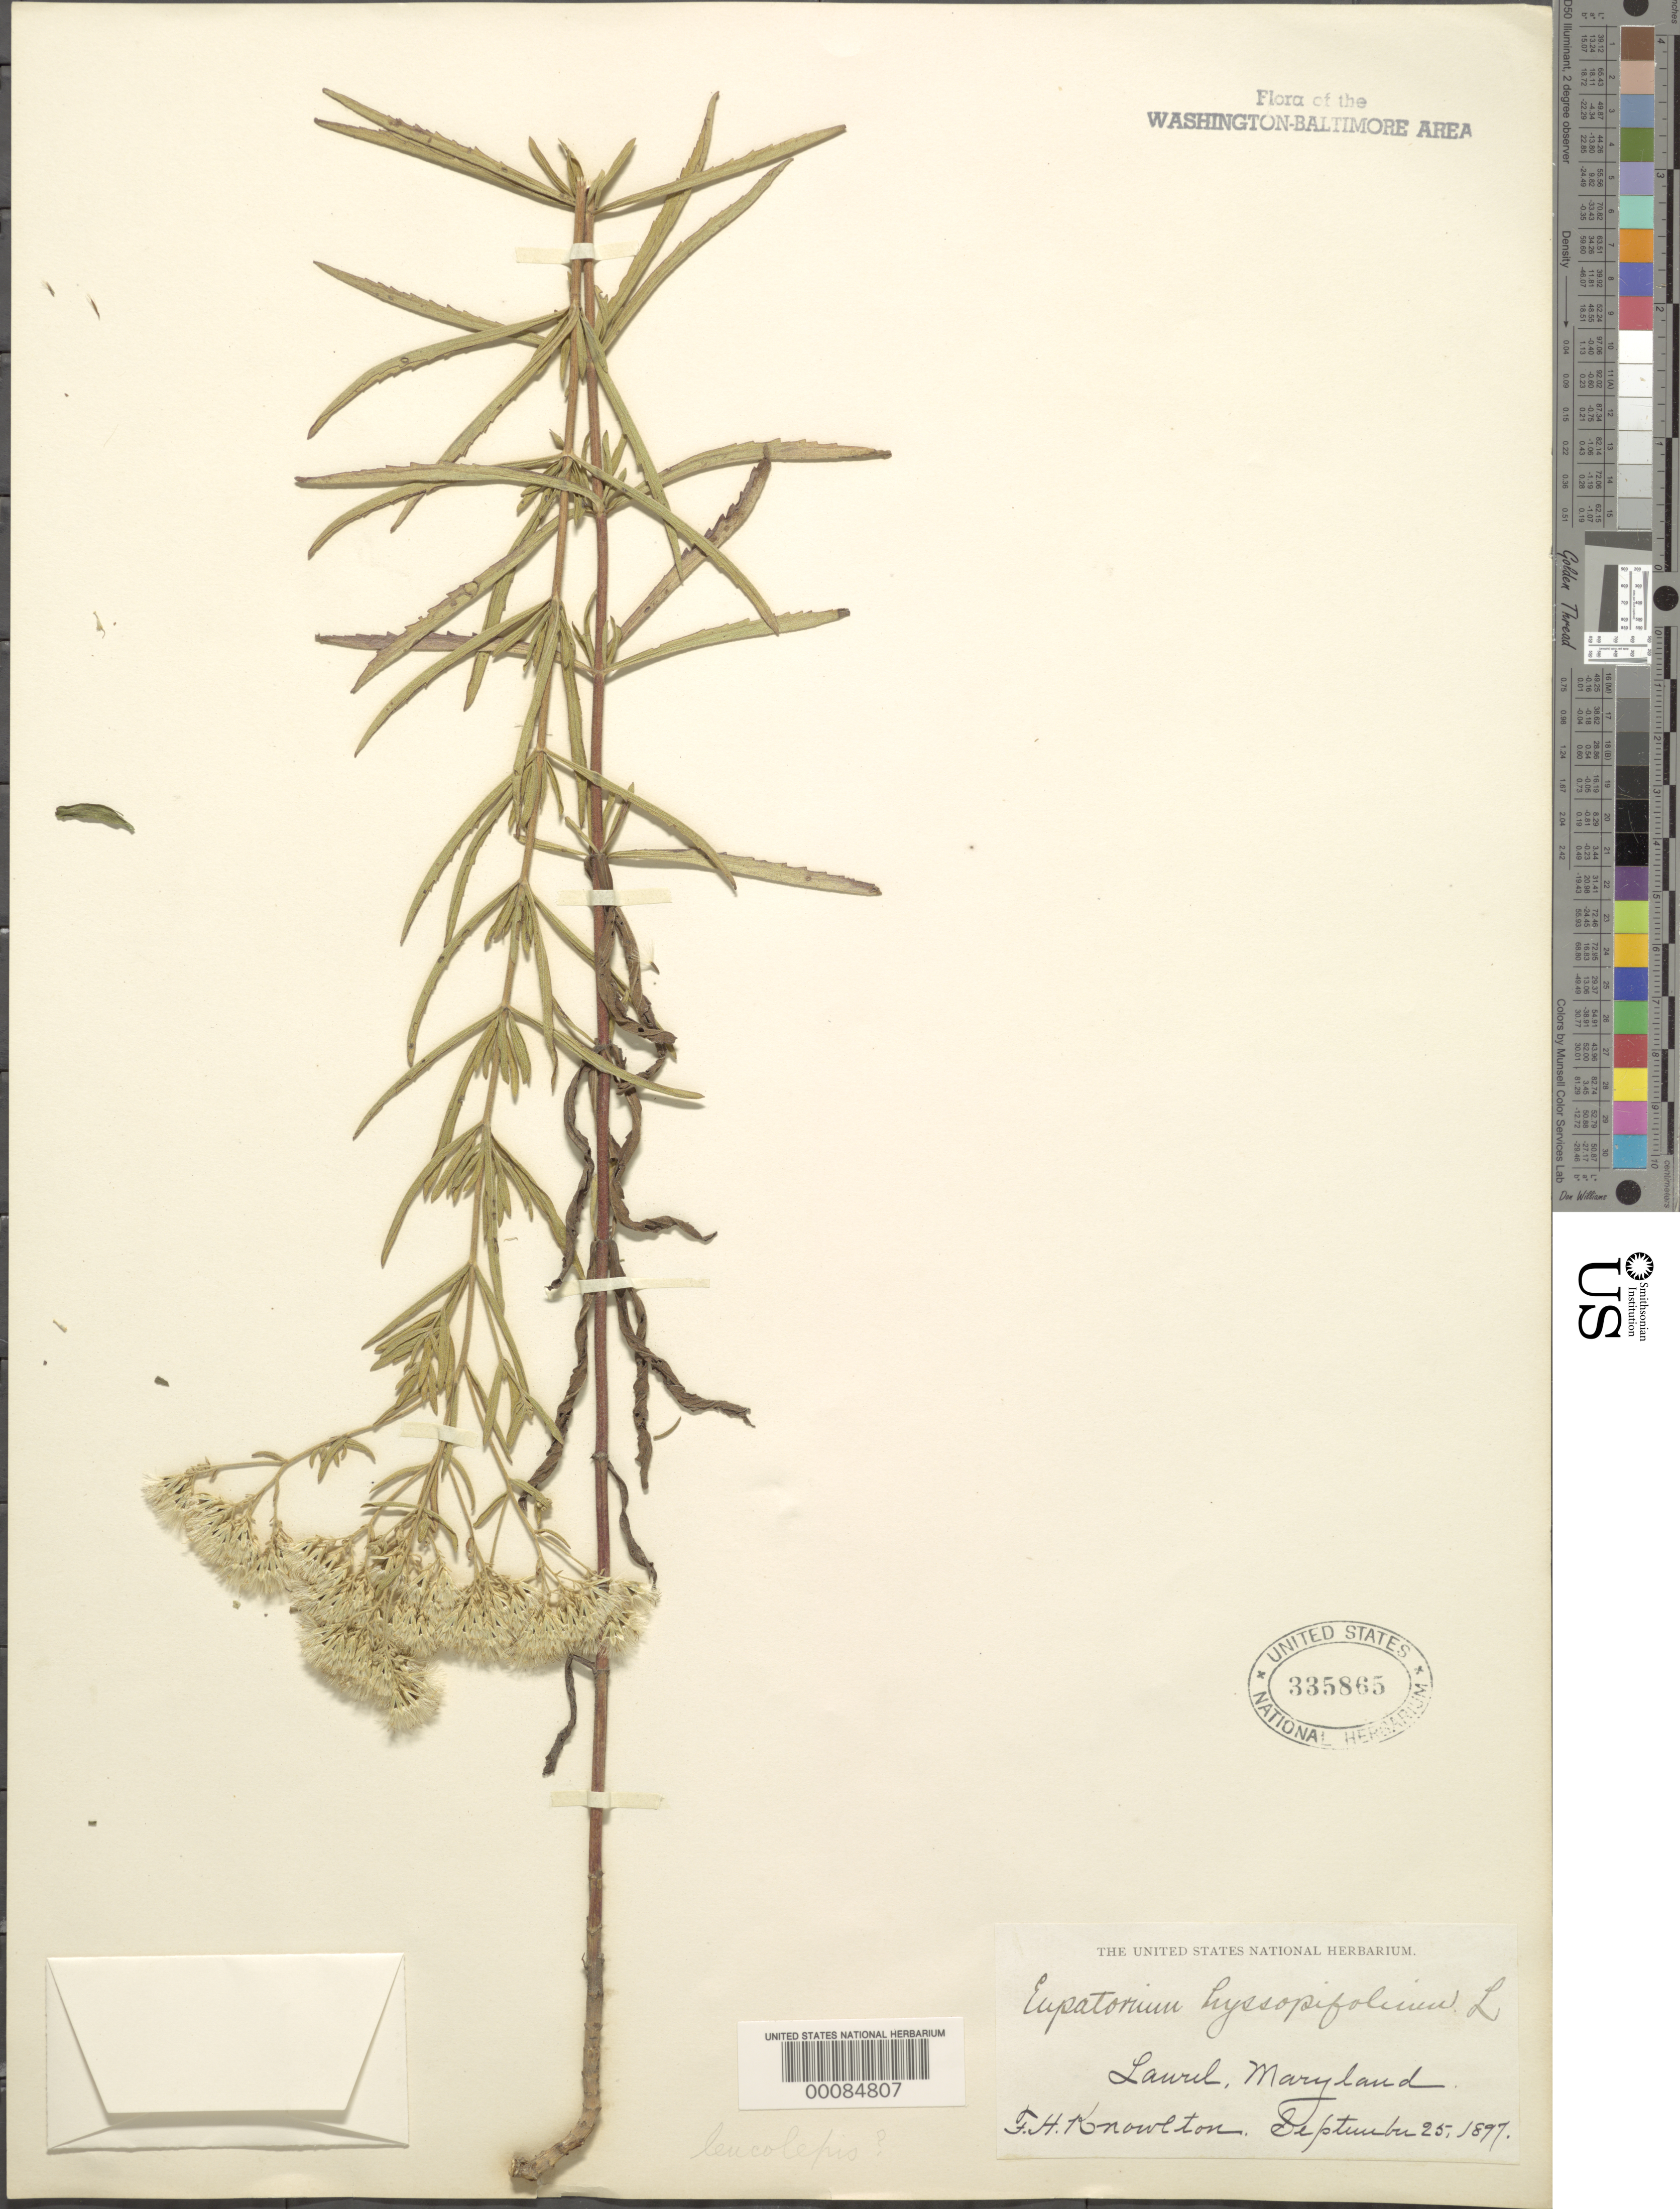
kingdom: Plantae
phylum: Tracheophyta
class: Magnoliopsida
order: Asterales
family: Asteraceae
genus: Eupatorium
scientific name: Eupatorium hyssopifolium var. laciniatum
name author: A. Gray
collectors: F. H. Knowlton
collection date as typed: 25 Sep 1897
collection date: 1897-09-25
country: United States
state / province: Maryland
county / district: Prince George's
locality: Laurel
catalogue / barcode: US 335865